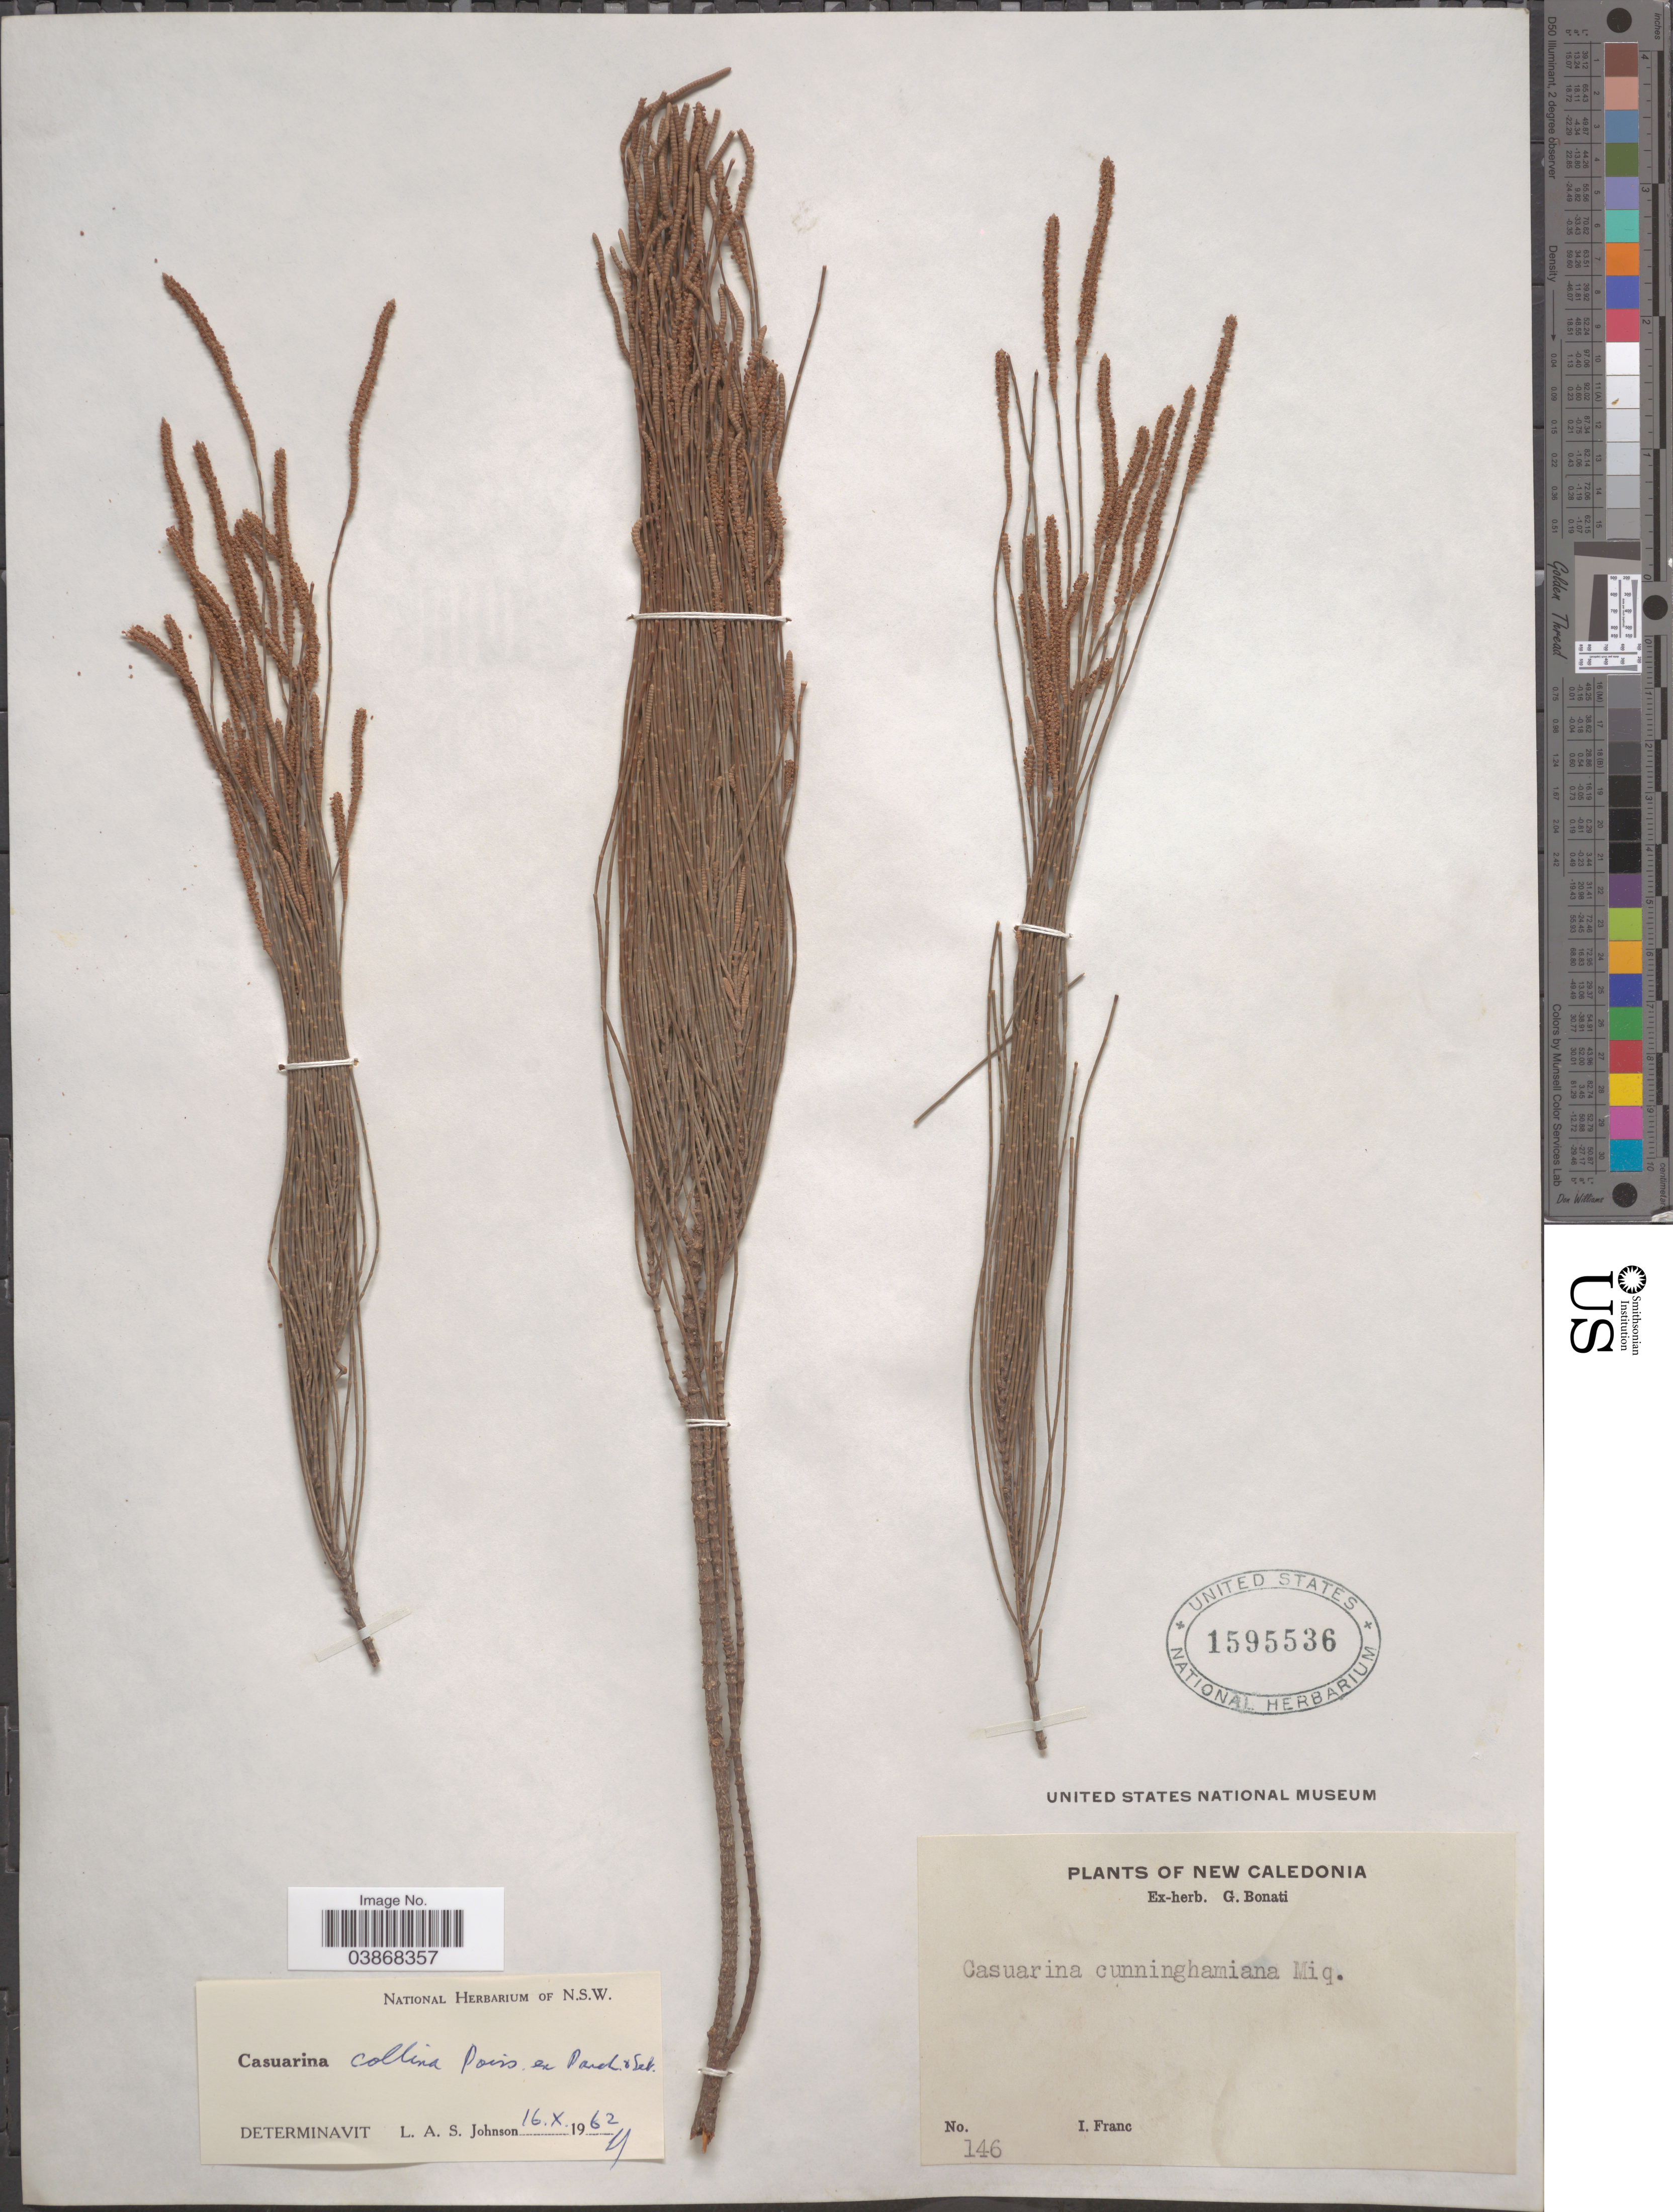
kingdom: Plantae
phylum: Tracheophyta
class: Magnoliopsida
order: Fagales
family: Casuarinaceae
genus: Casuarina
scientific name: Casuarina collina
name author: J. Poiss. ex Pancher & Sebert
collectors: I. Franc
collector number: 146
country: New Caledonia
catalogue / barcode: US 1595536